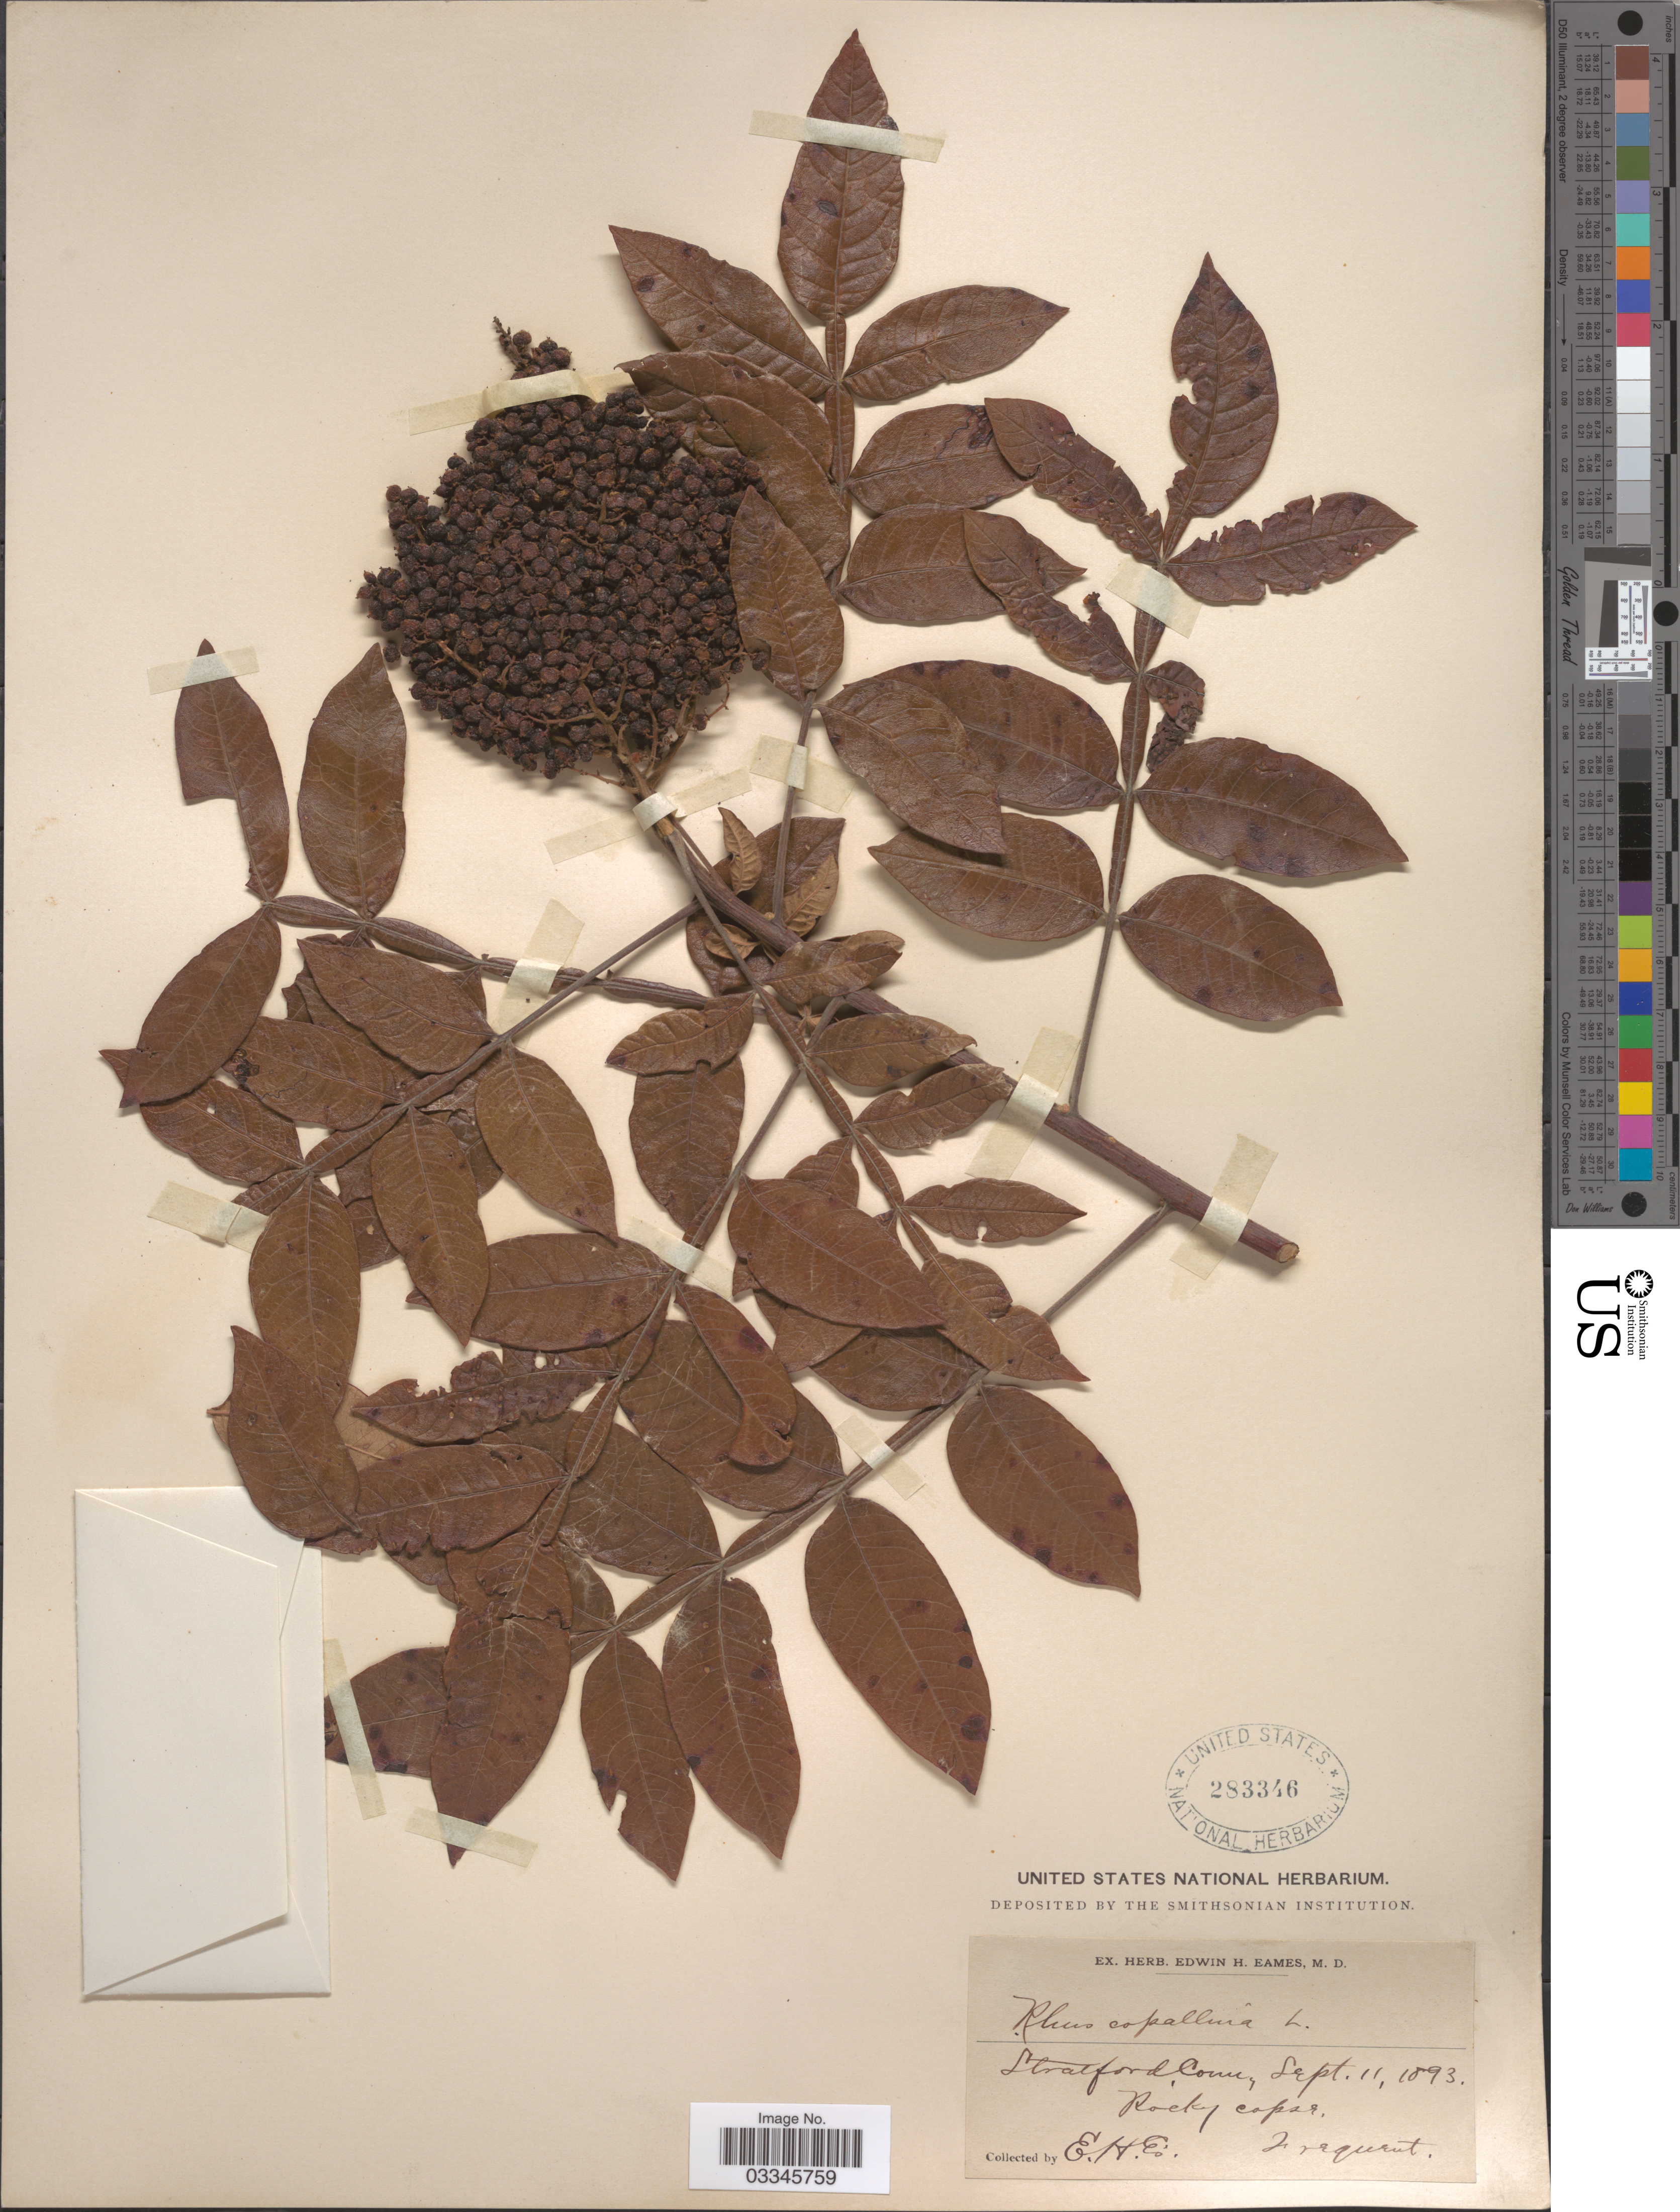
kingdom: Plantae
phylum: Tracheophyta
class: Magnoliopsida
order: Sapindales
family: Anacardiaceae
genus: Rhus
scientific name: Rhus copallinum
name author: L.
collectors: E. H. Eames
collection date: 1893-09-11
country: United States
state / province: Connecticut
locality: Stratford.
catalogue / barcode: US 283346